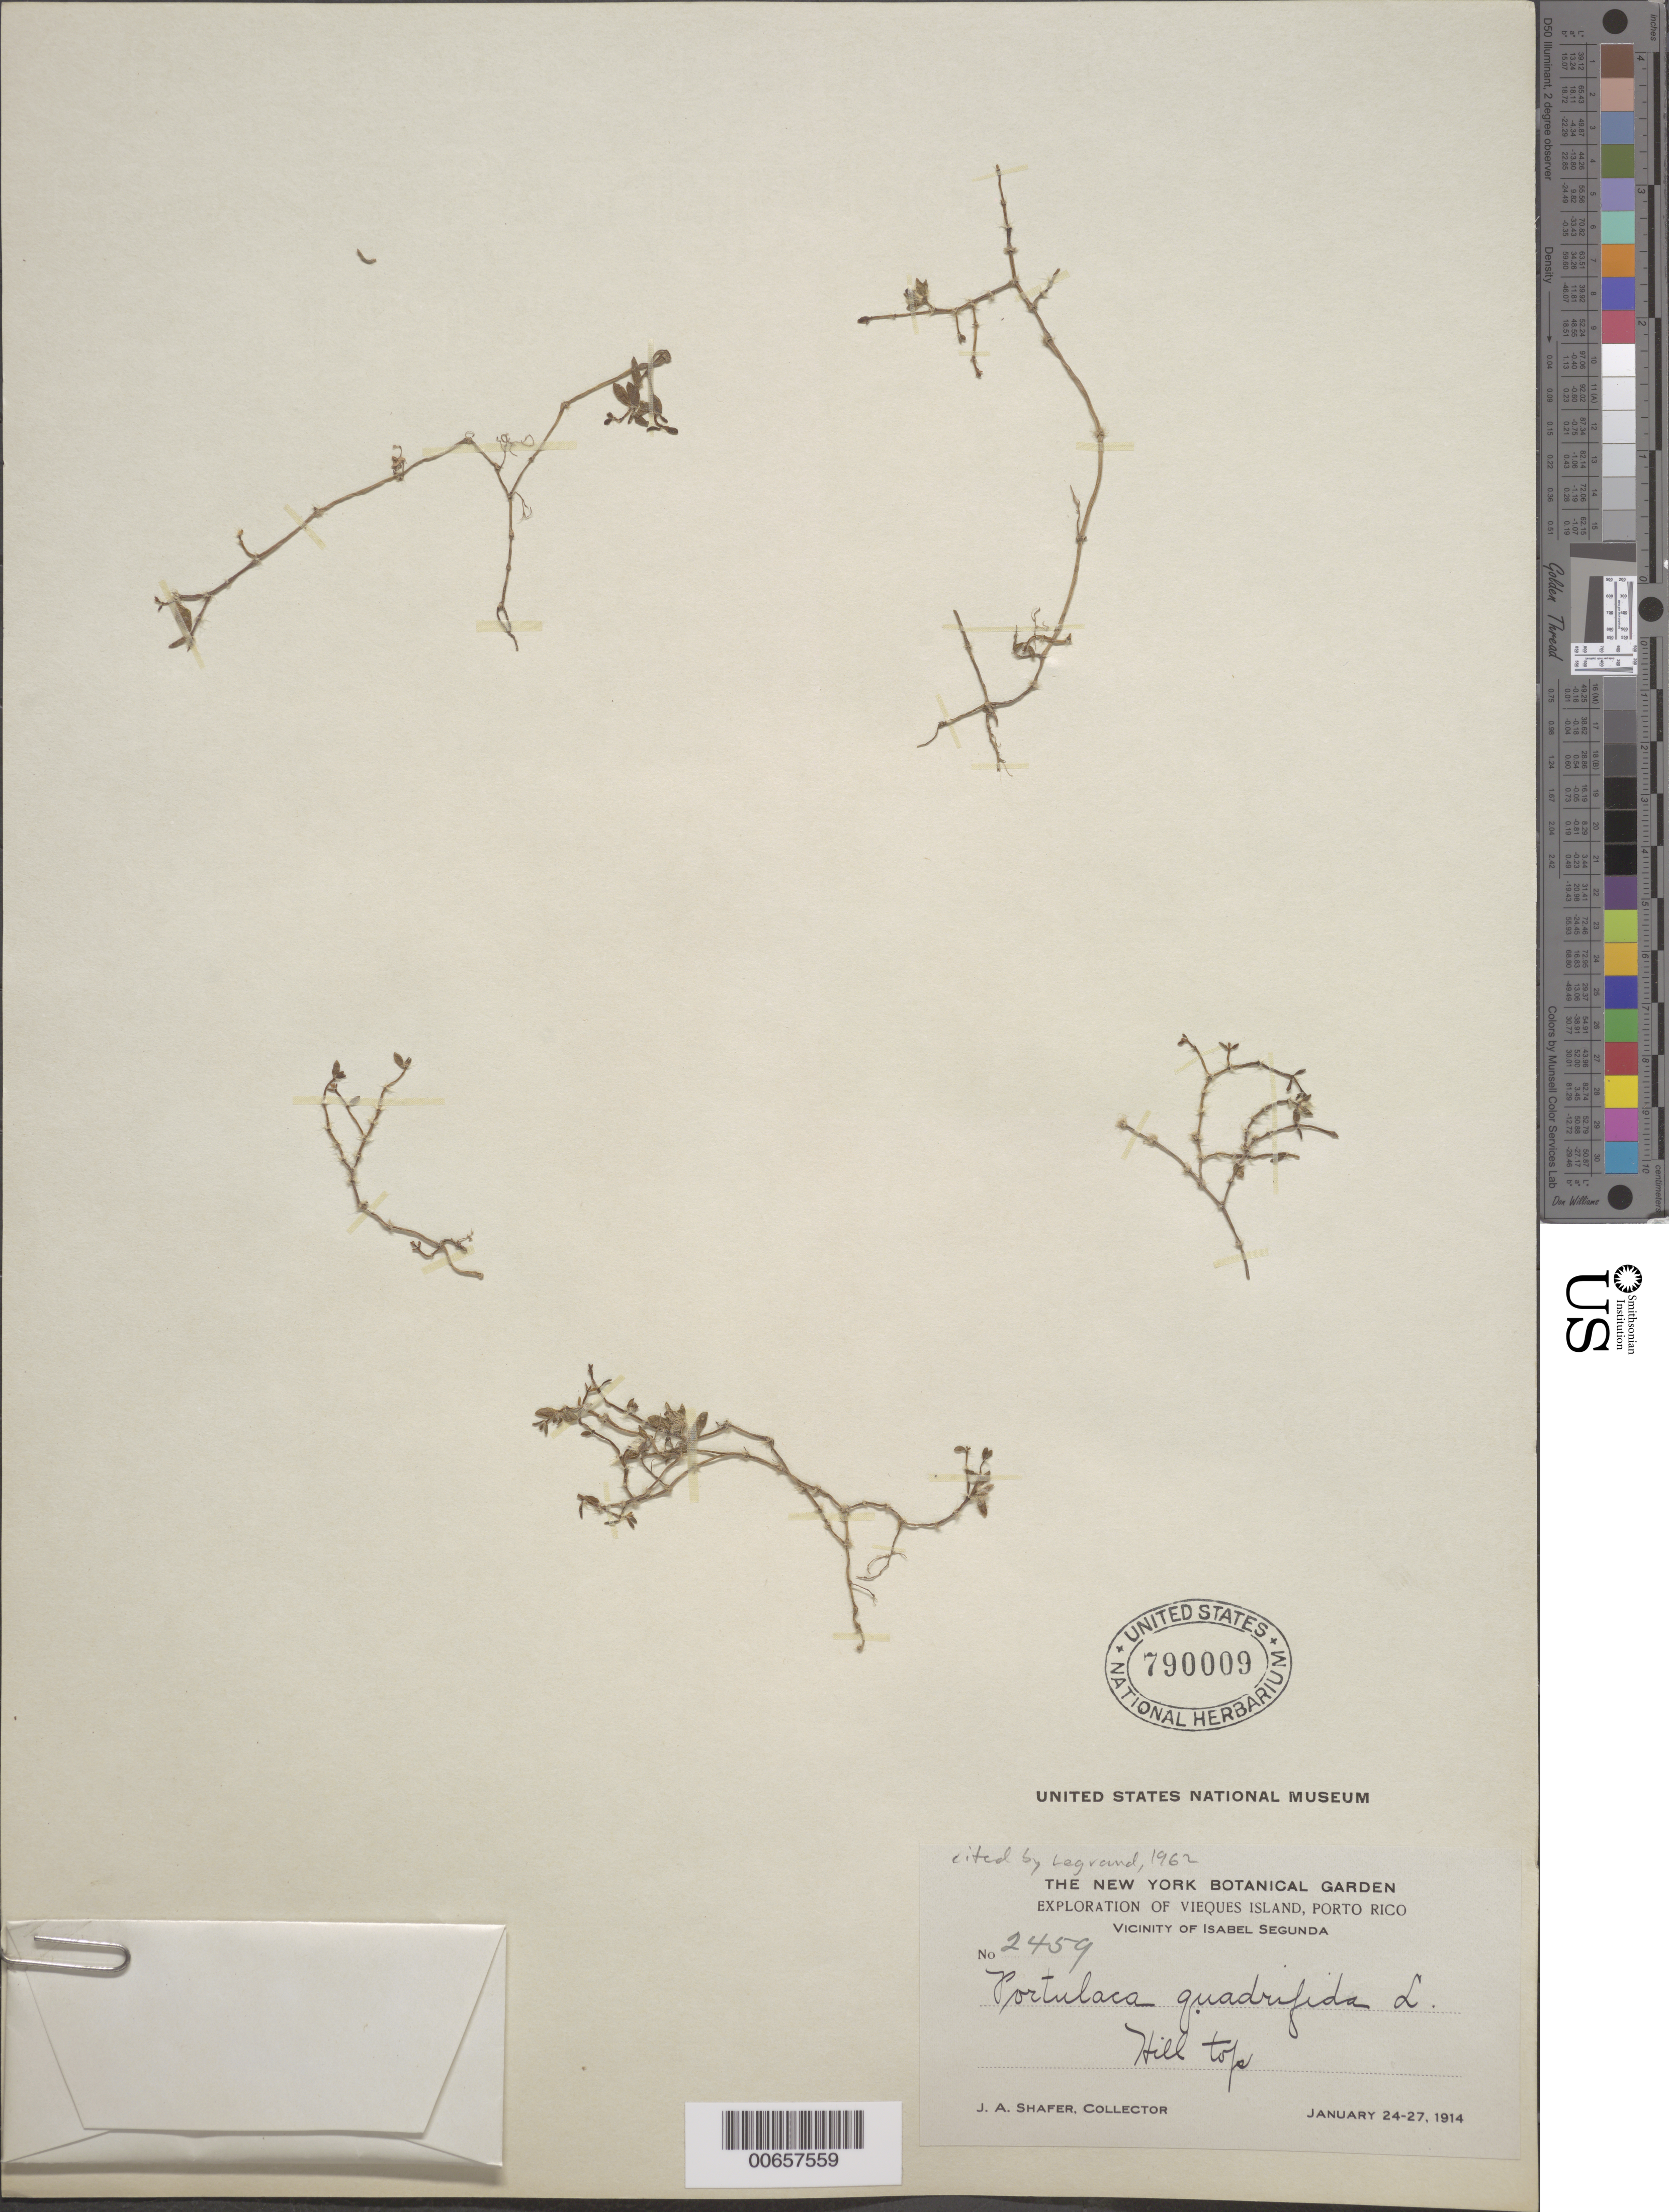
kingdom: Plantae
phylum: Tracheophyta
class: Magnoliopsida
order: Caryophyllales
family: Portulacaceae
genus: Portulaca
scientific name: Portulaca quadrifida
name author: L.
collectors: J. A. Shafer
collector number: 2459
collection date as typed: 24 Jan 1914 to 27 Jan 1914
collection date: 1914-01-24/1914-01-27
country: Puerto Rico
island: Vieques Island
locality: Isabel Segunda, vic of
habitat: Hill top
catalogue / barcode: US 790009